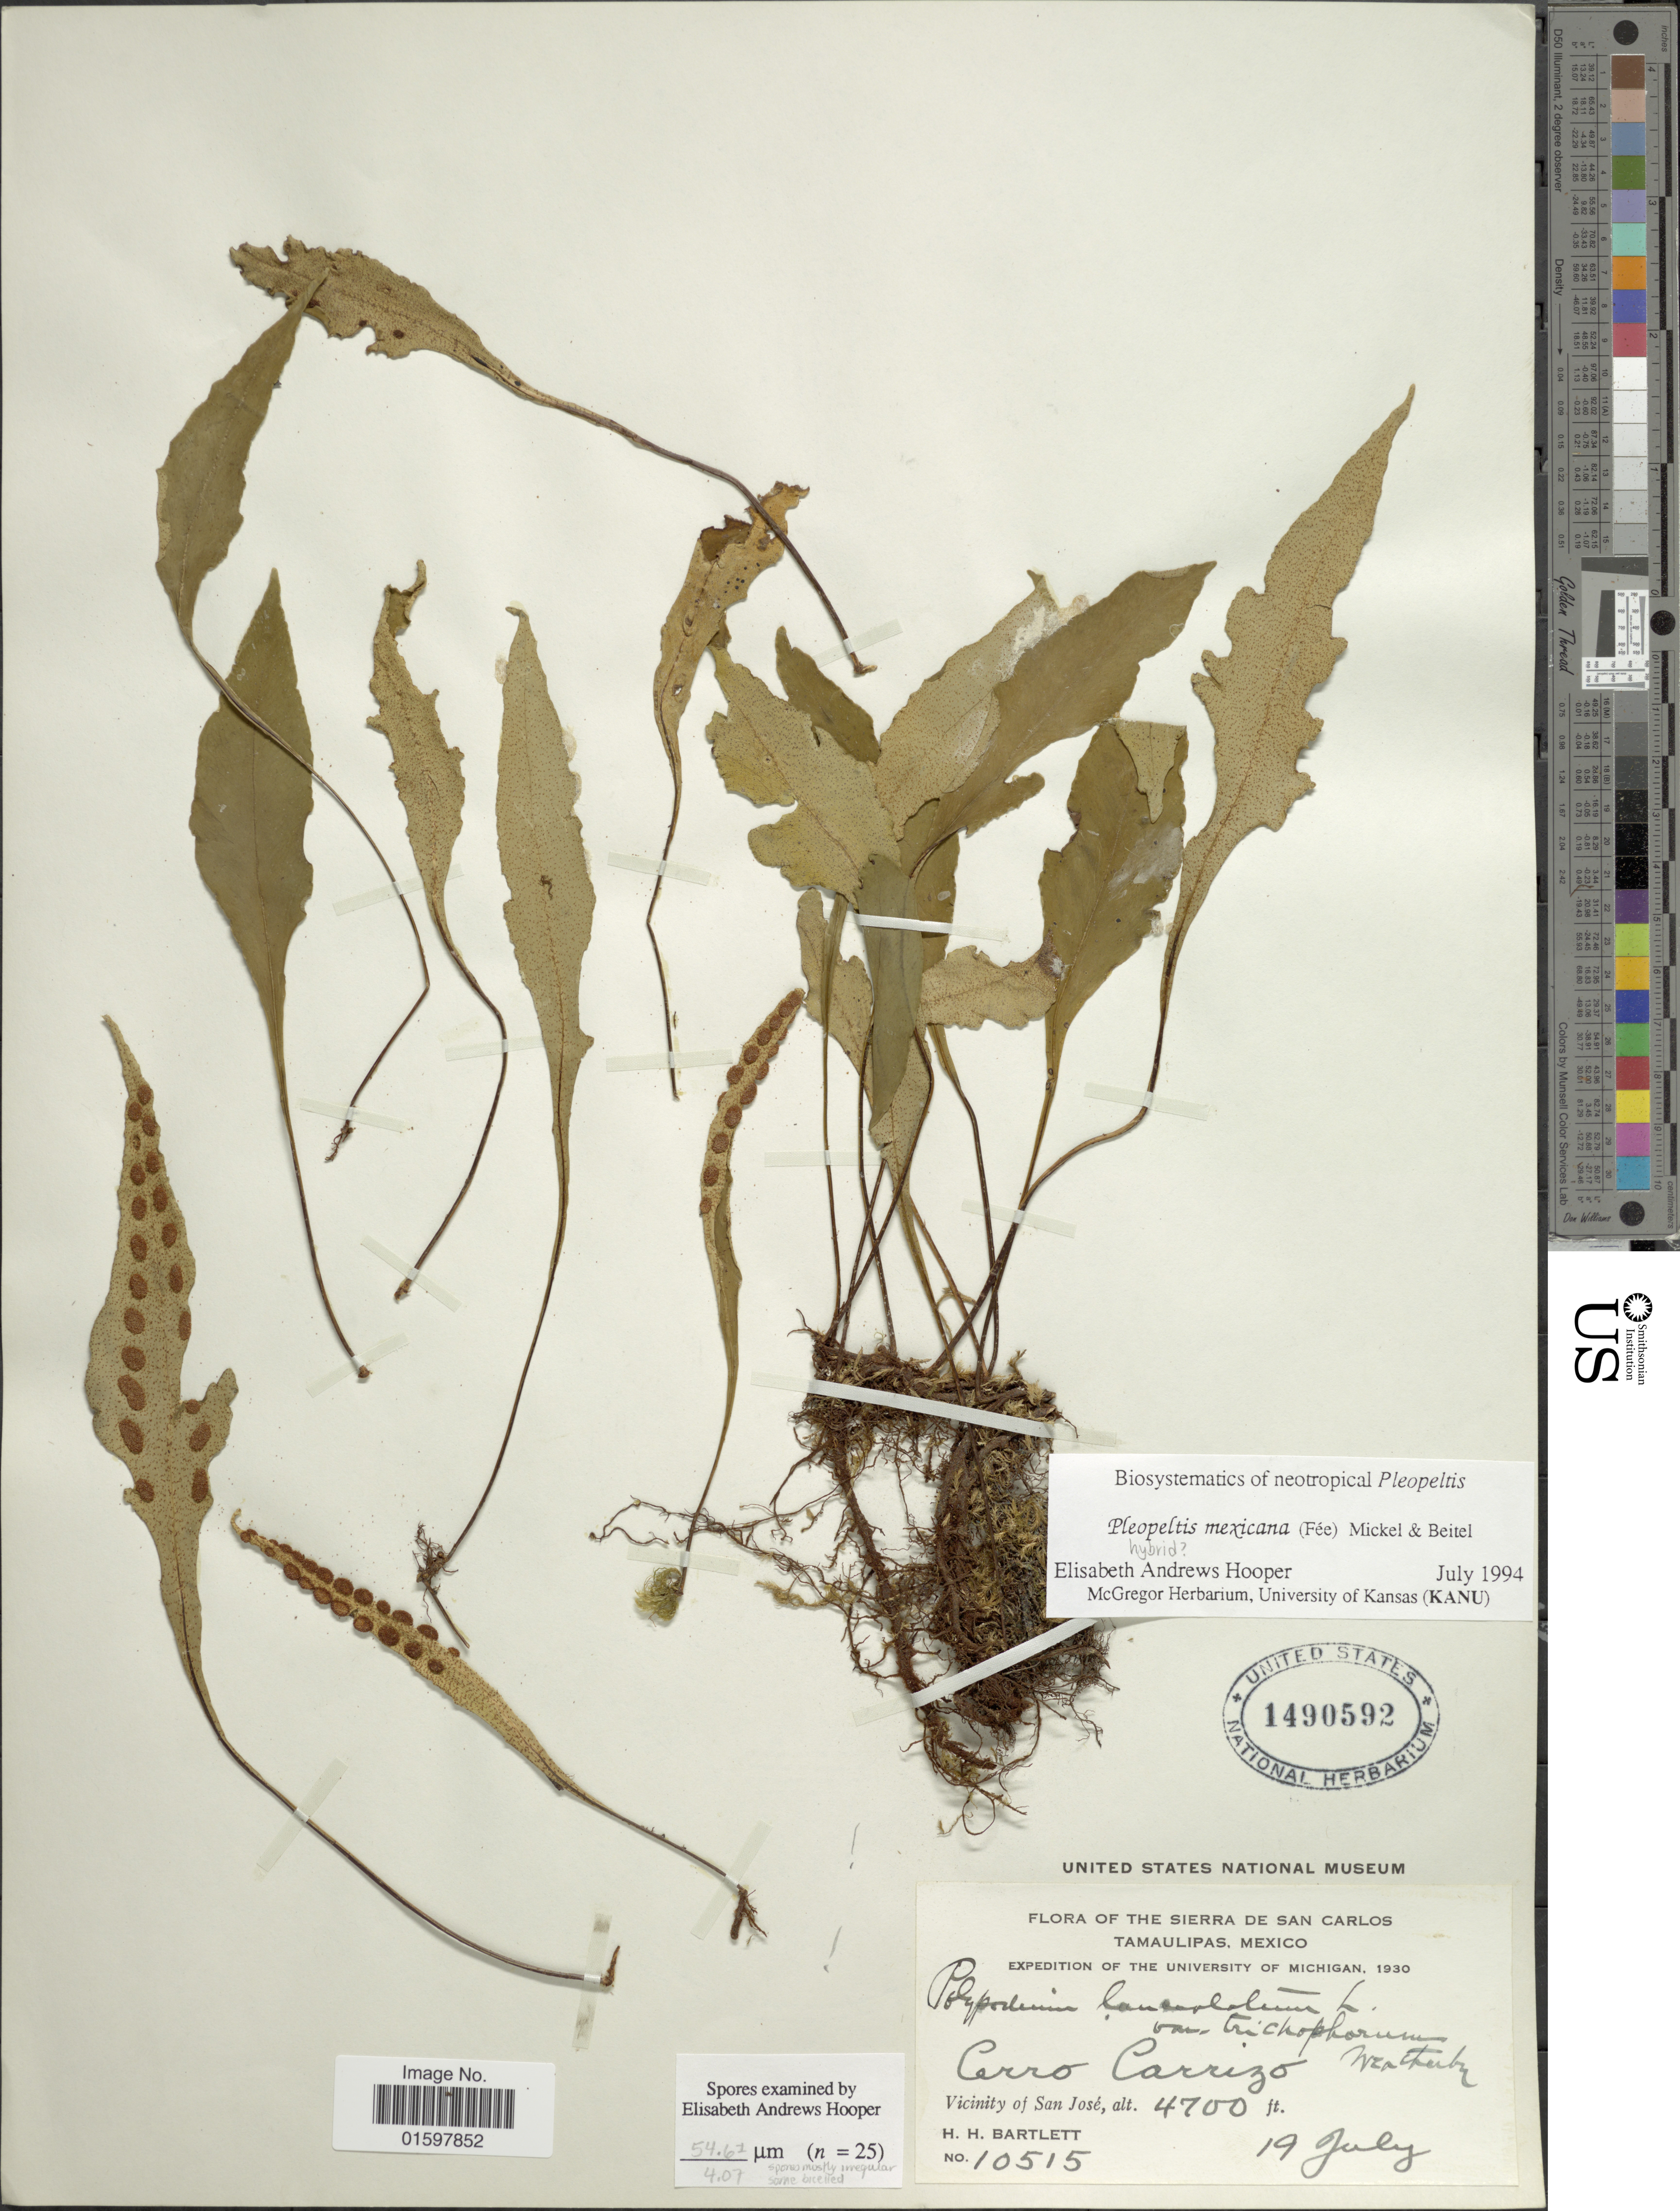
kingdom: Plantae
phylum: Tracheophyta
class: Polypodiopsida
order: Polypodiales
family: Polypodiaceae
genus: Pleopeltis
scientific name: Pleopeltis mexicana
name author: (Fée) Mickel & Beitel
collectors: H. H. Bartlett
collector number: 10515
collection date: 1930-07-19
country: Mexico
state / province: Tamaulipas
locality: The Sierra de San Carlos, vicinity of San José, Cerro Carrizo.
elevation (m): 1433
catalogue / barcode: US 1490592